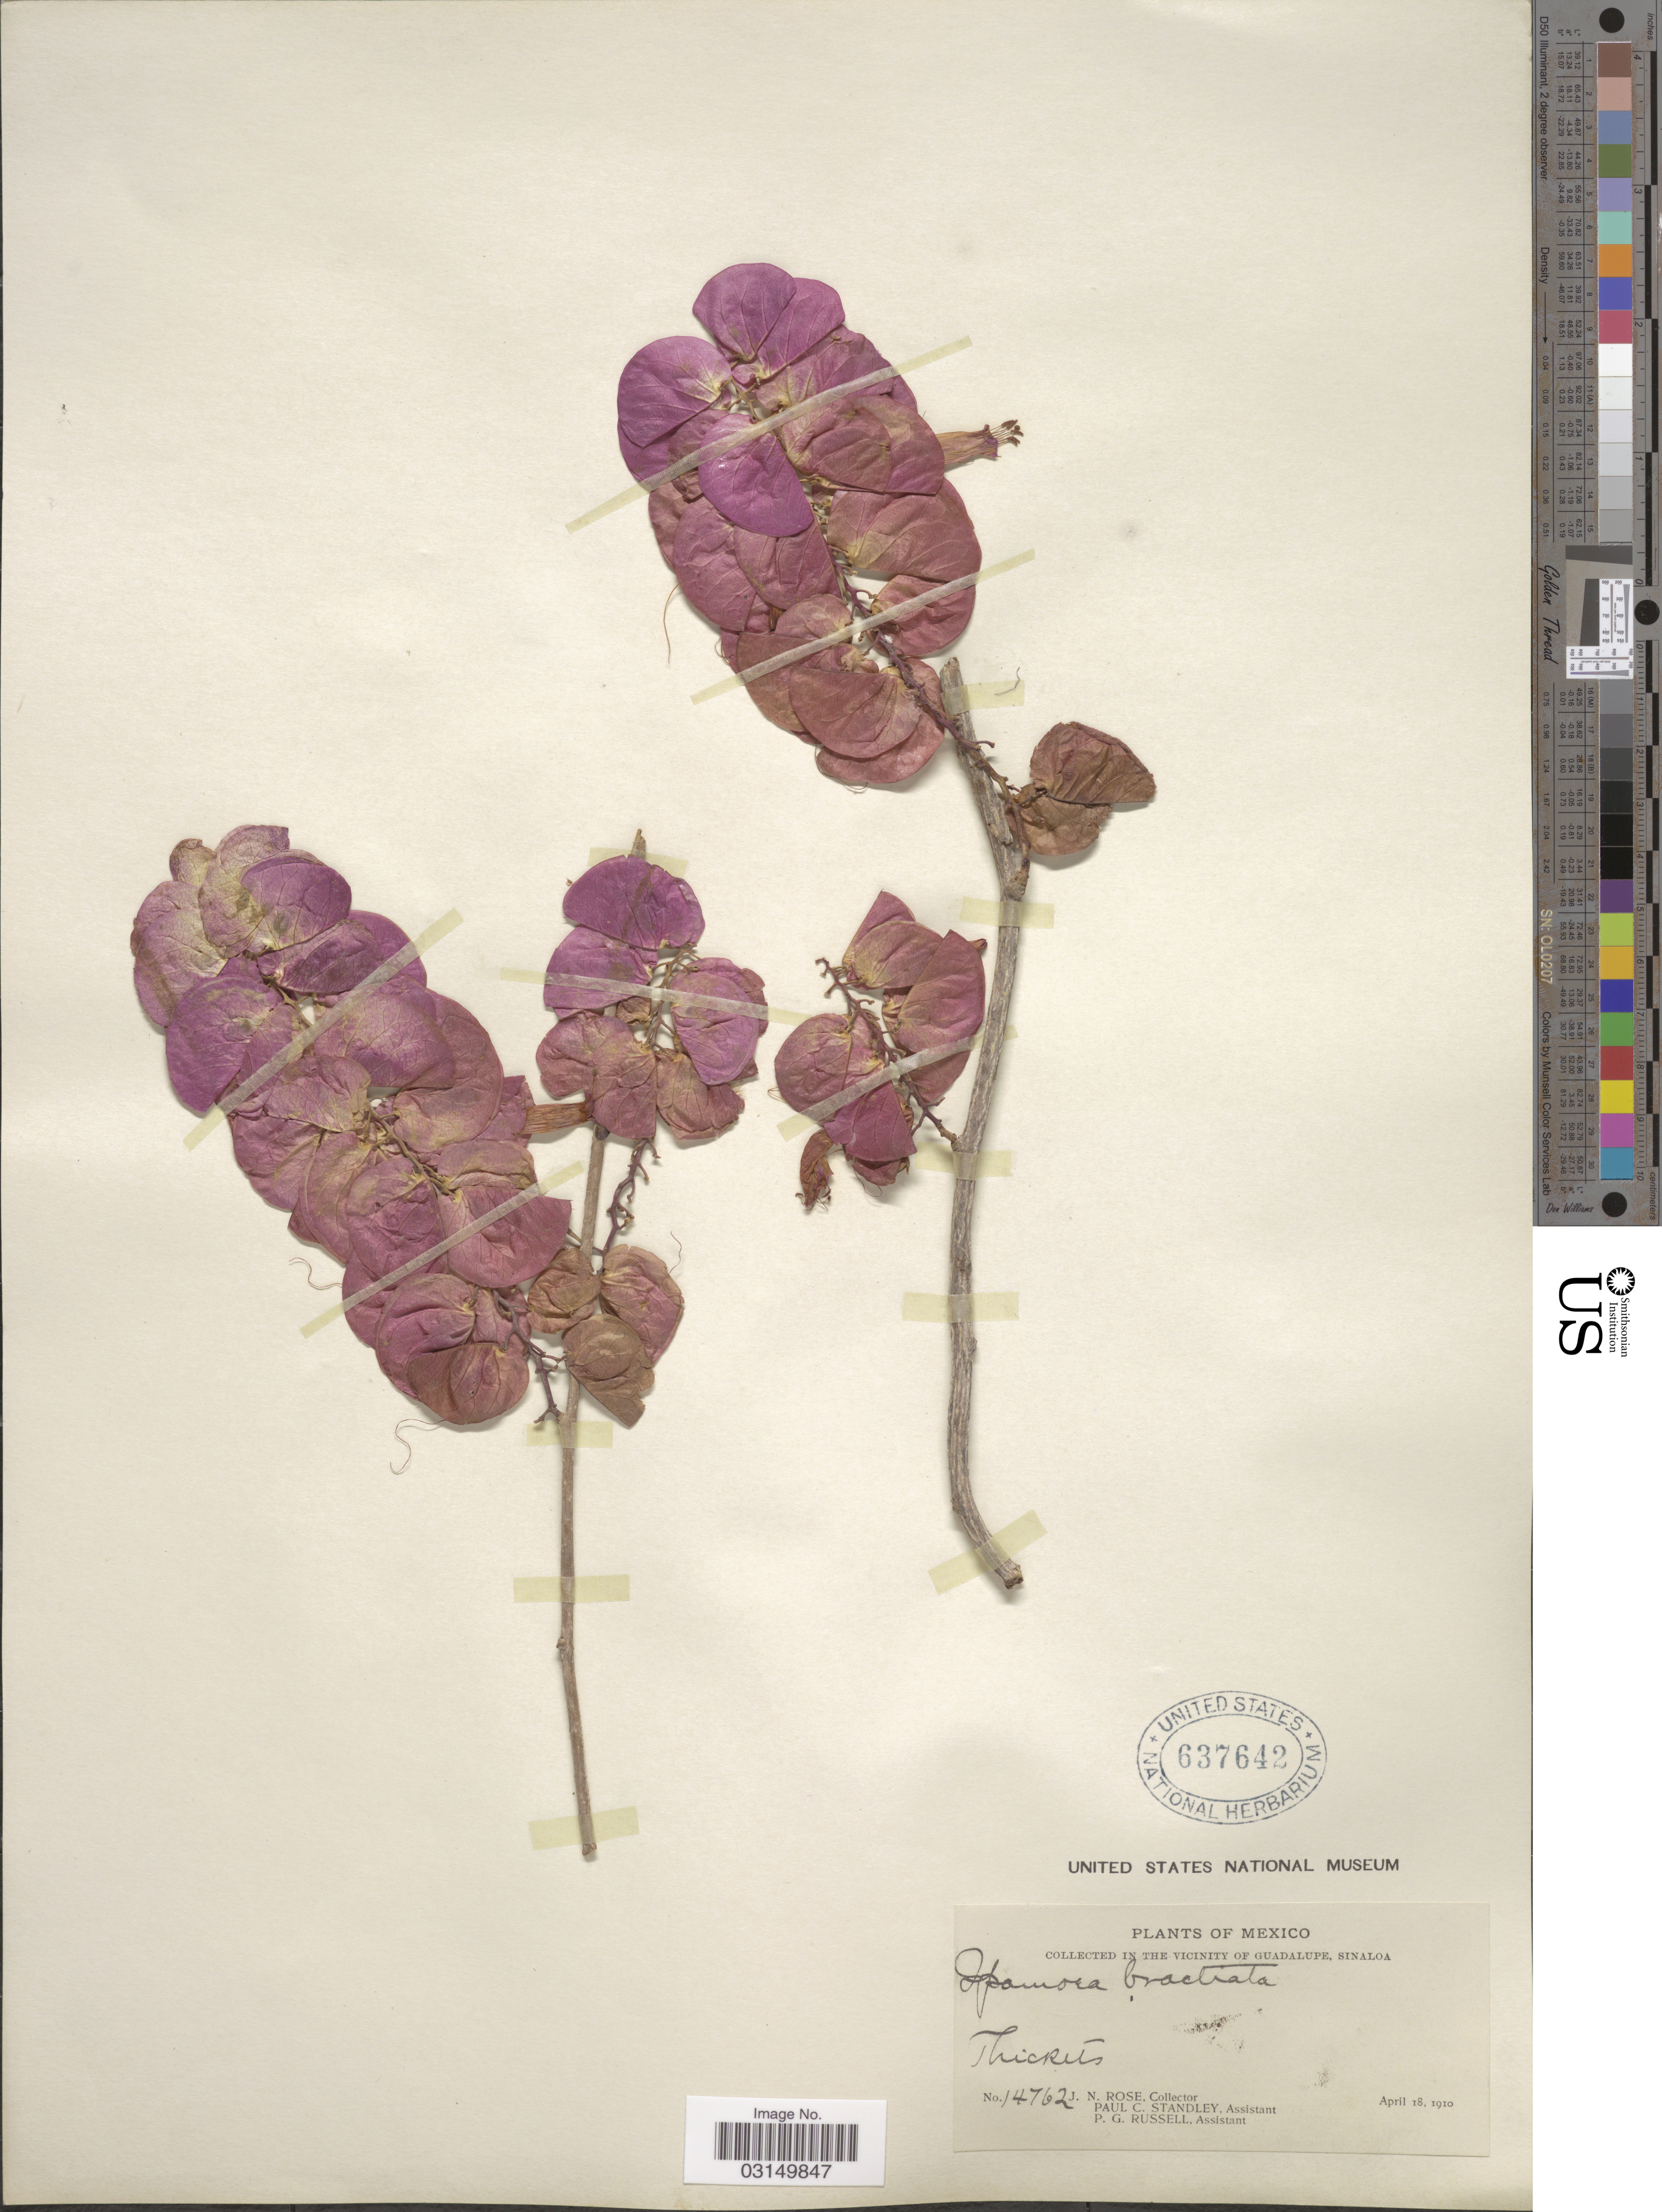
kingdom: Plantae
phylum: Tracheophyta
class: Magnoliopsida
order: Solanales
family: Convolvulaceae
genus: Ipomoea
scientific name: Ipomoea bracteata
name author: Cav.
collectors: J. N. Rose, P. C. Standley & P. G. Russell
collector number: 14762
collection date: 1910-04-18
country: Mexico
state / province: Sinaloa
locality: In The Vicinity of Guadalupe, Sinaloa.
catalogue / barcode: US 637642